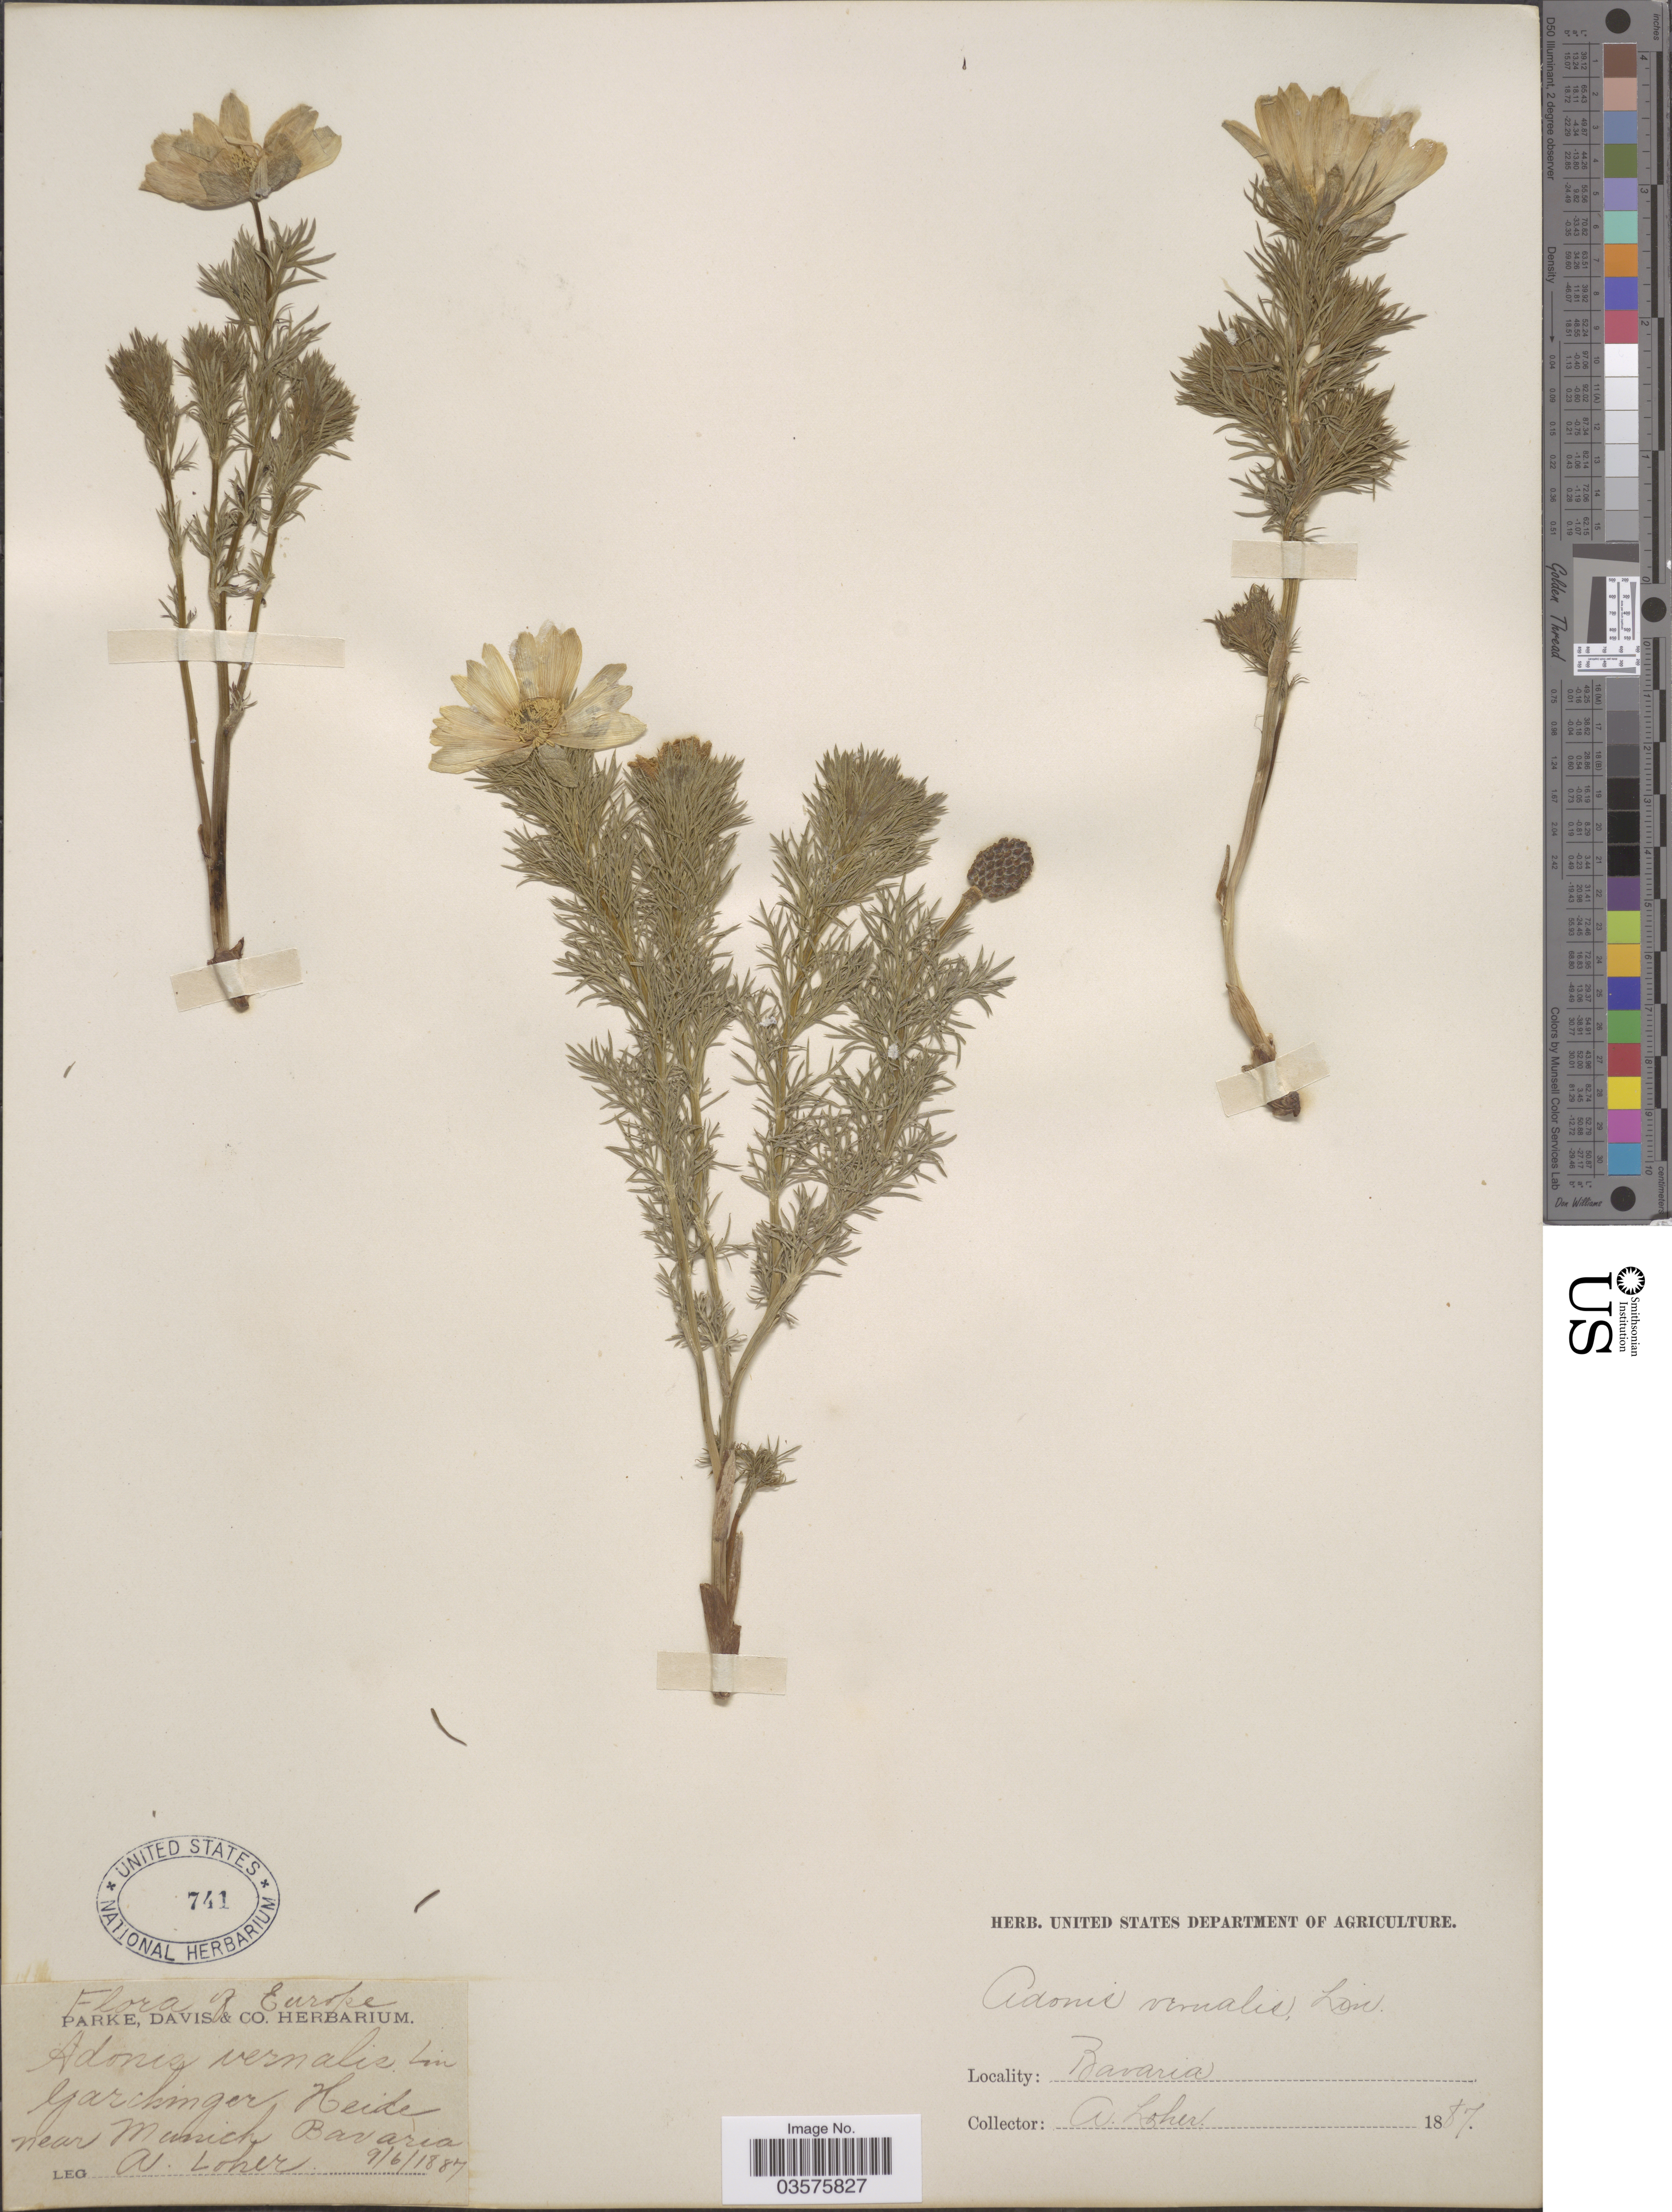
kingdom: Plantae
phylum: Tracheophyta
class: Magnoliopsida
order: Ranunculales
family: Ranunculaceae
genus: Adonis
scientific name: Adonis vernalis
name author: L.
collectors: A. Loher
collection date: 1887-06-09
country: Germany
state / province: Bayern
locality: Garchinger Heide near Munich Bavaria.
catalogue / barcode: US 741